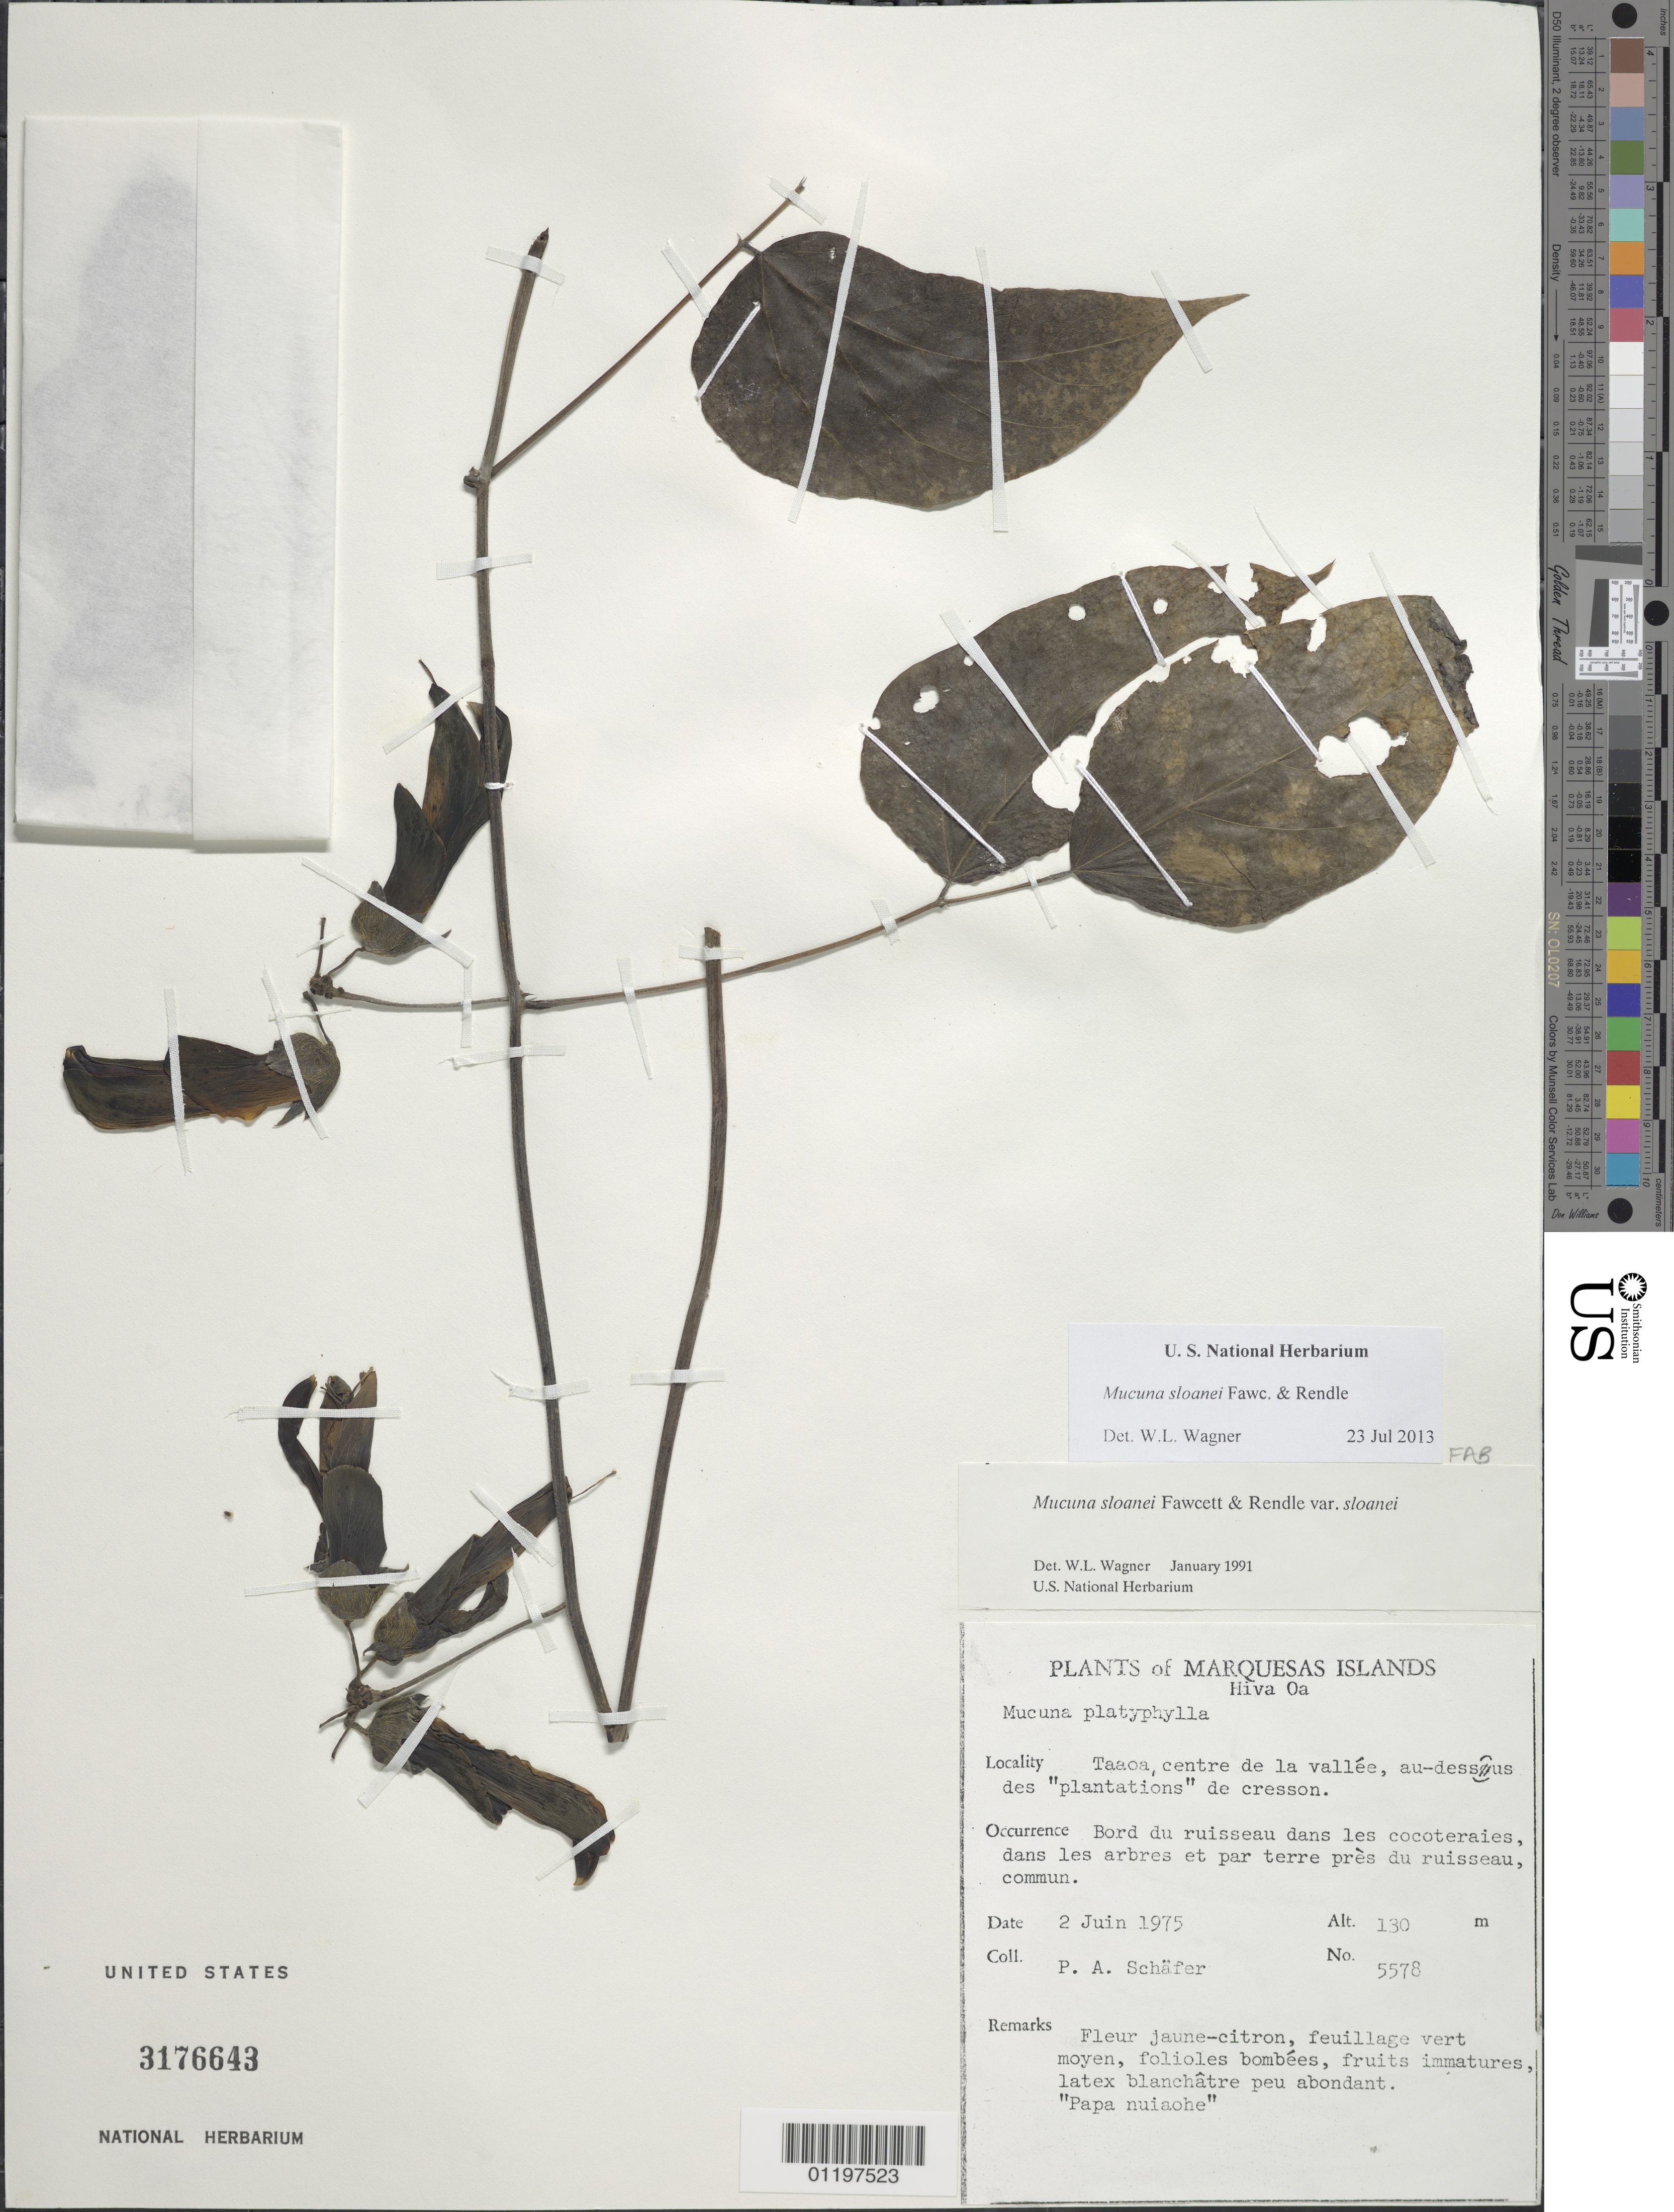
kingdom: Plantae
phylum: Tracheophyta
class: Magnoliopsida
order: Fabales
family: Fabaceae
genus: Mucuna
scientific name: Mucuna sloanei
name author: Fawc. & Rendle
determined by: Wagner, W. L., (BOT), Smithsonian Institution - National Museum of Natural History (UNITED STATES)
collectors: P. A. Schäfer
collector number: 5578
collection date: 1975-06-02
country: French Polynesia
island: Hiva Oa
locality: Taaoa, centre de la vallée, au dessus des "plantations" de cresson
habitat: Bord du ruisseau dans les cocoteraies dans les arbres et par terre près du ruisseau. Commun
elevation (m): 130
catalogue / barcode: US 3176643